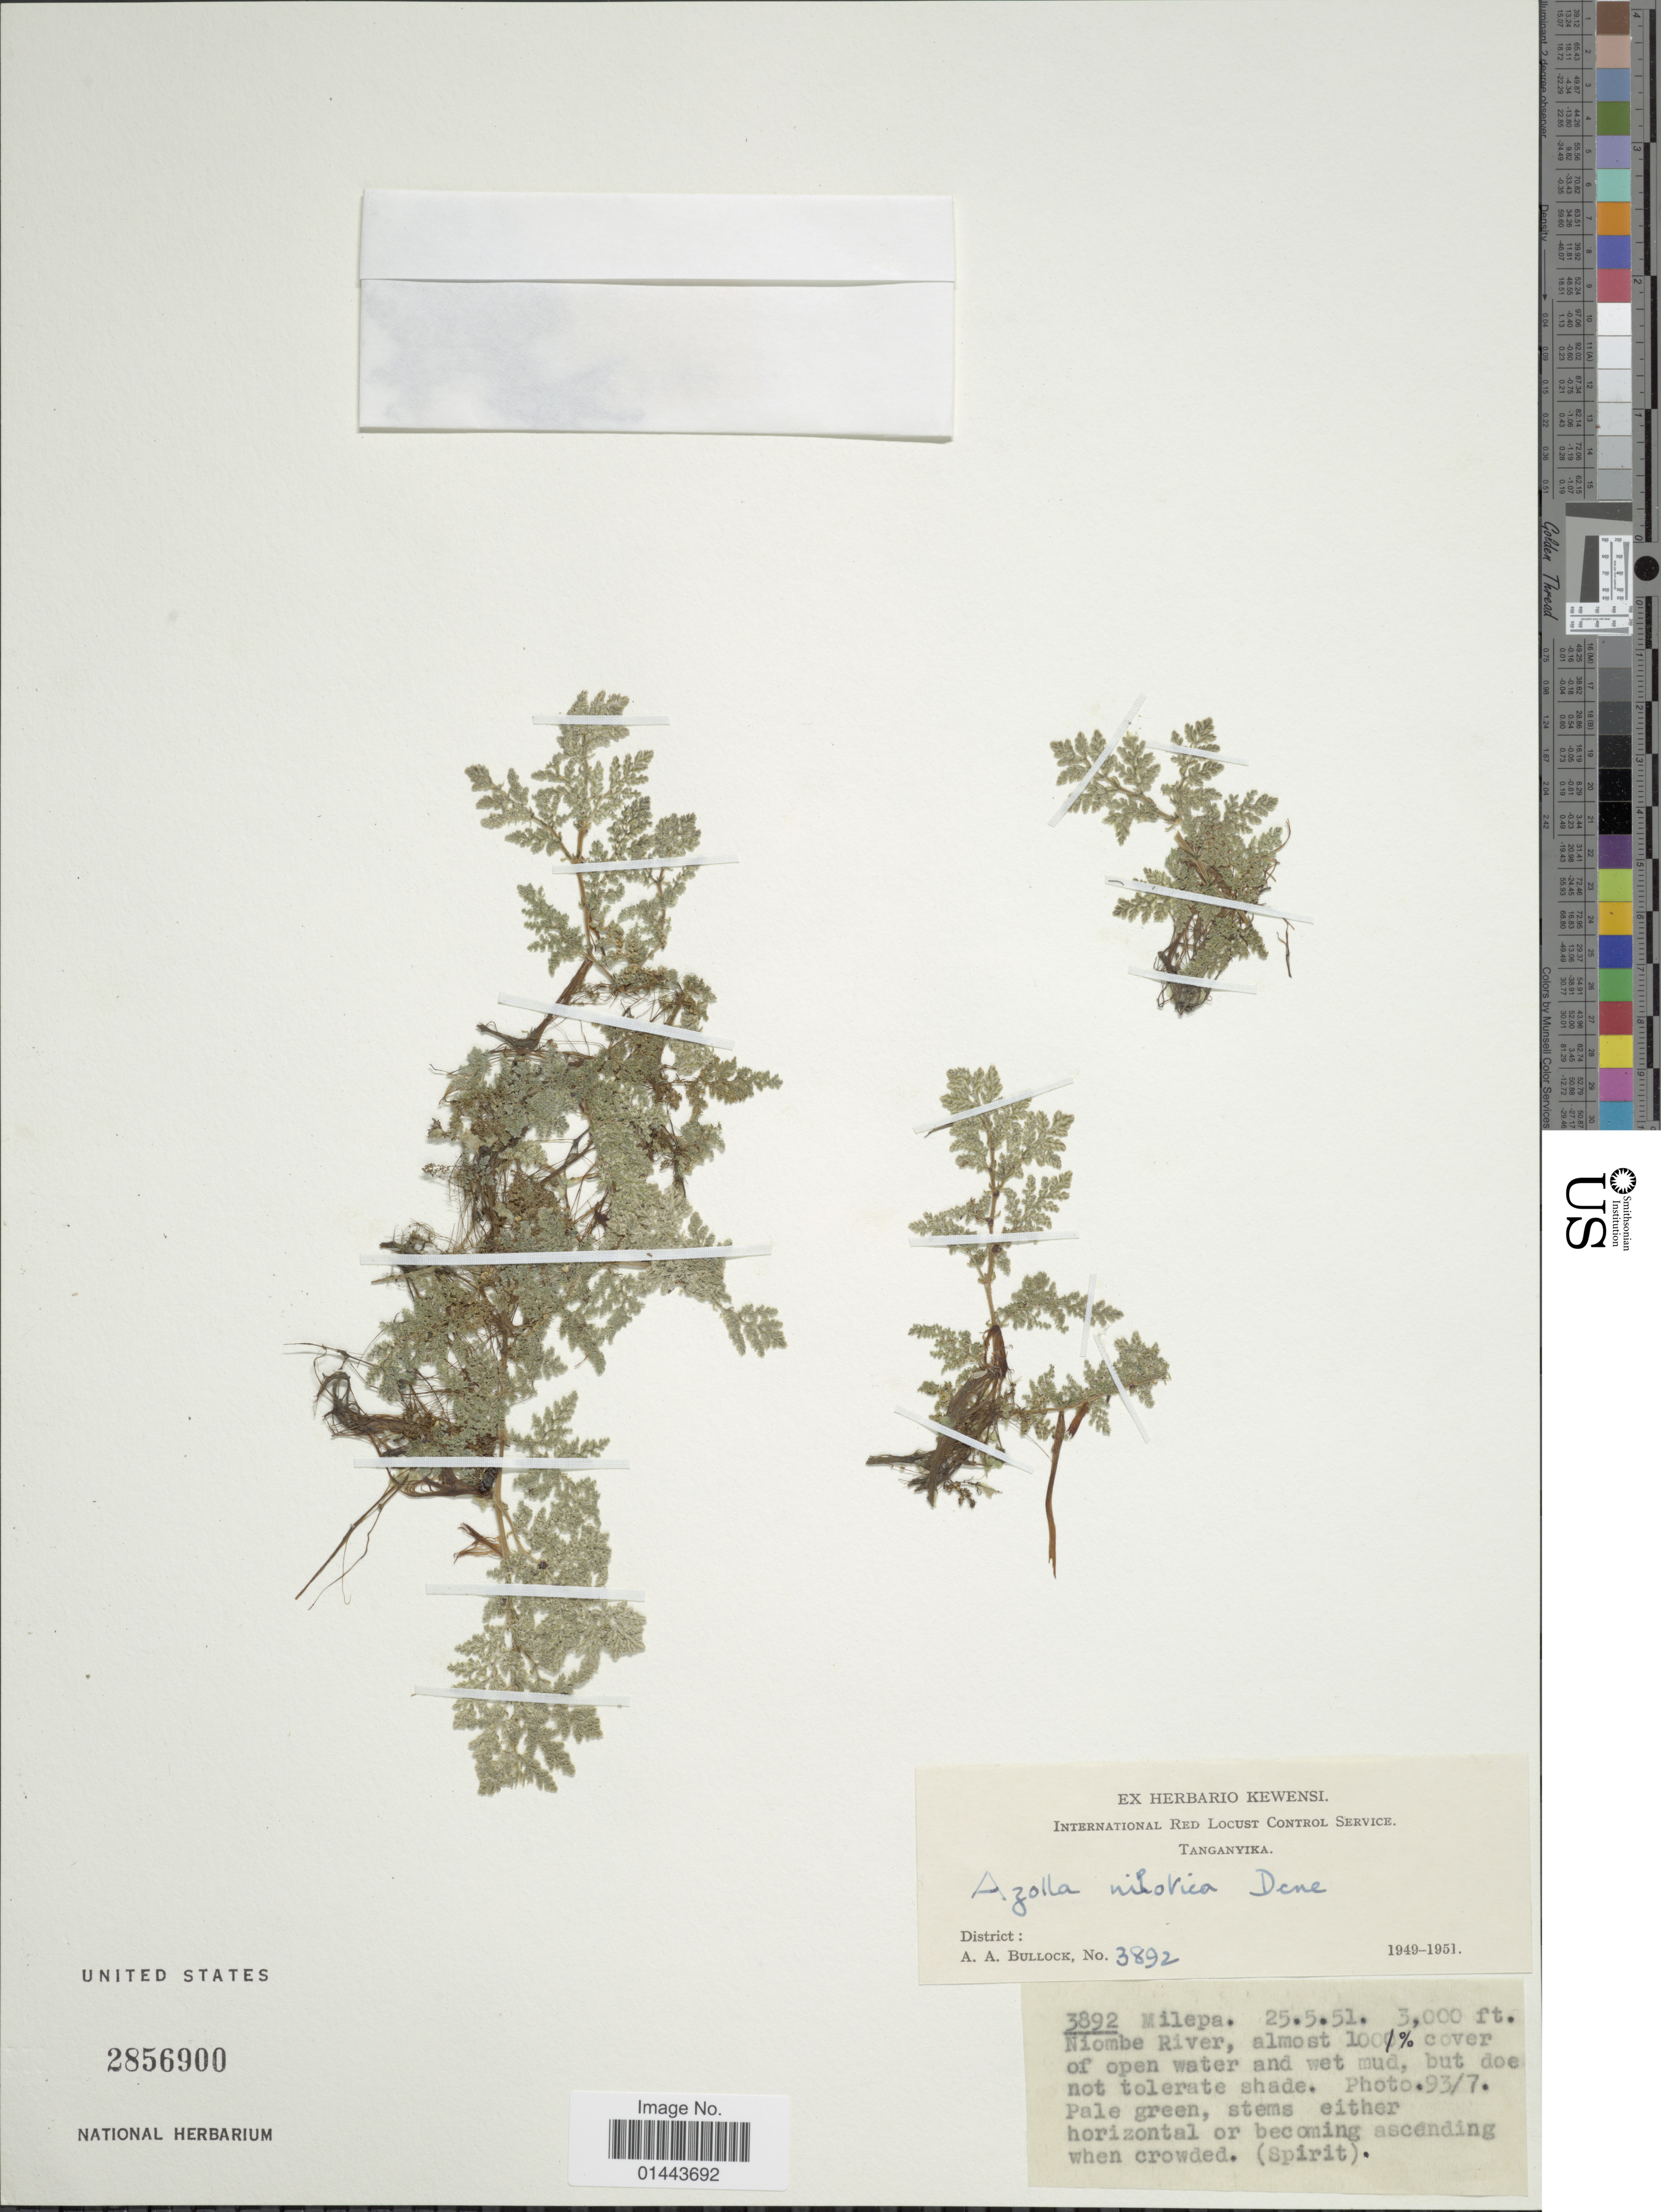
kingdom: Plantae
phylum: Tracheophyta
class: Polypodiopsida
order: Salviniales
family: Salviniaceae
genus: Azolla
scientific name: Azolla nilotica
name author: Decne. ex Mett.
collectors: A. Bullock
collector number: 3892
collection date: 1951-05-25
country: Tanzania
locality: Milepa, Niombe River, almost 100% cover of open water and wet mud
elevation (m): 914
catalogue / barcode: US 2856900